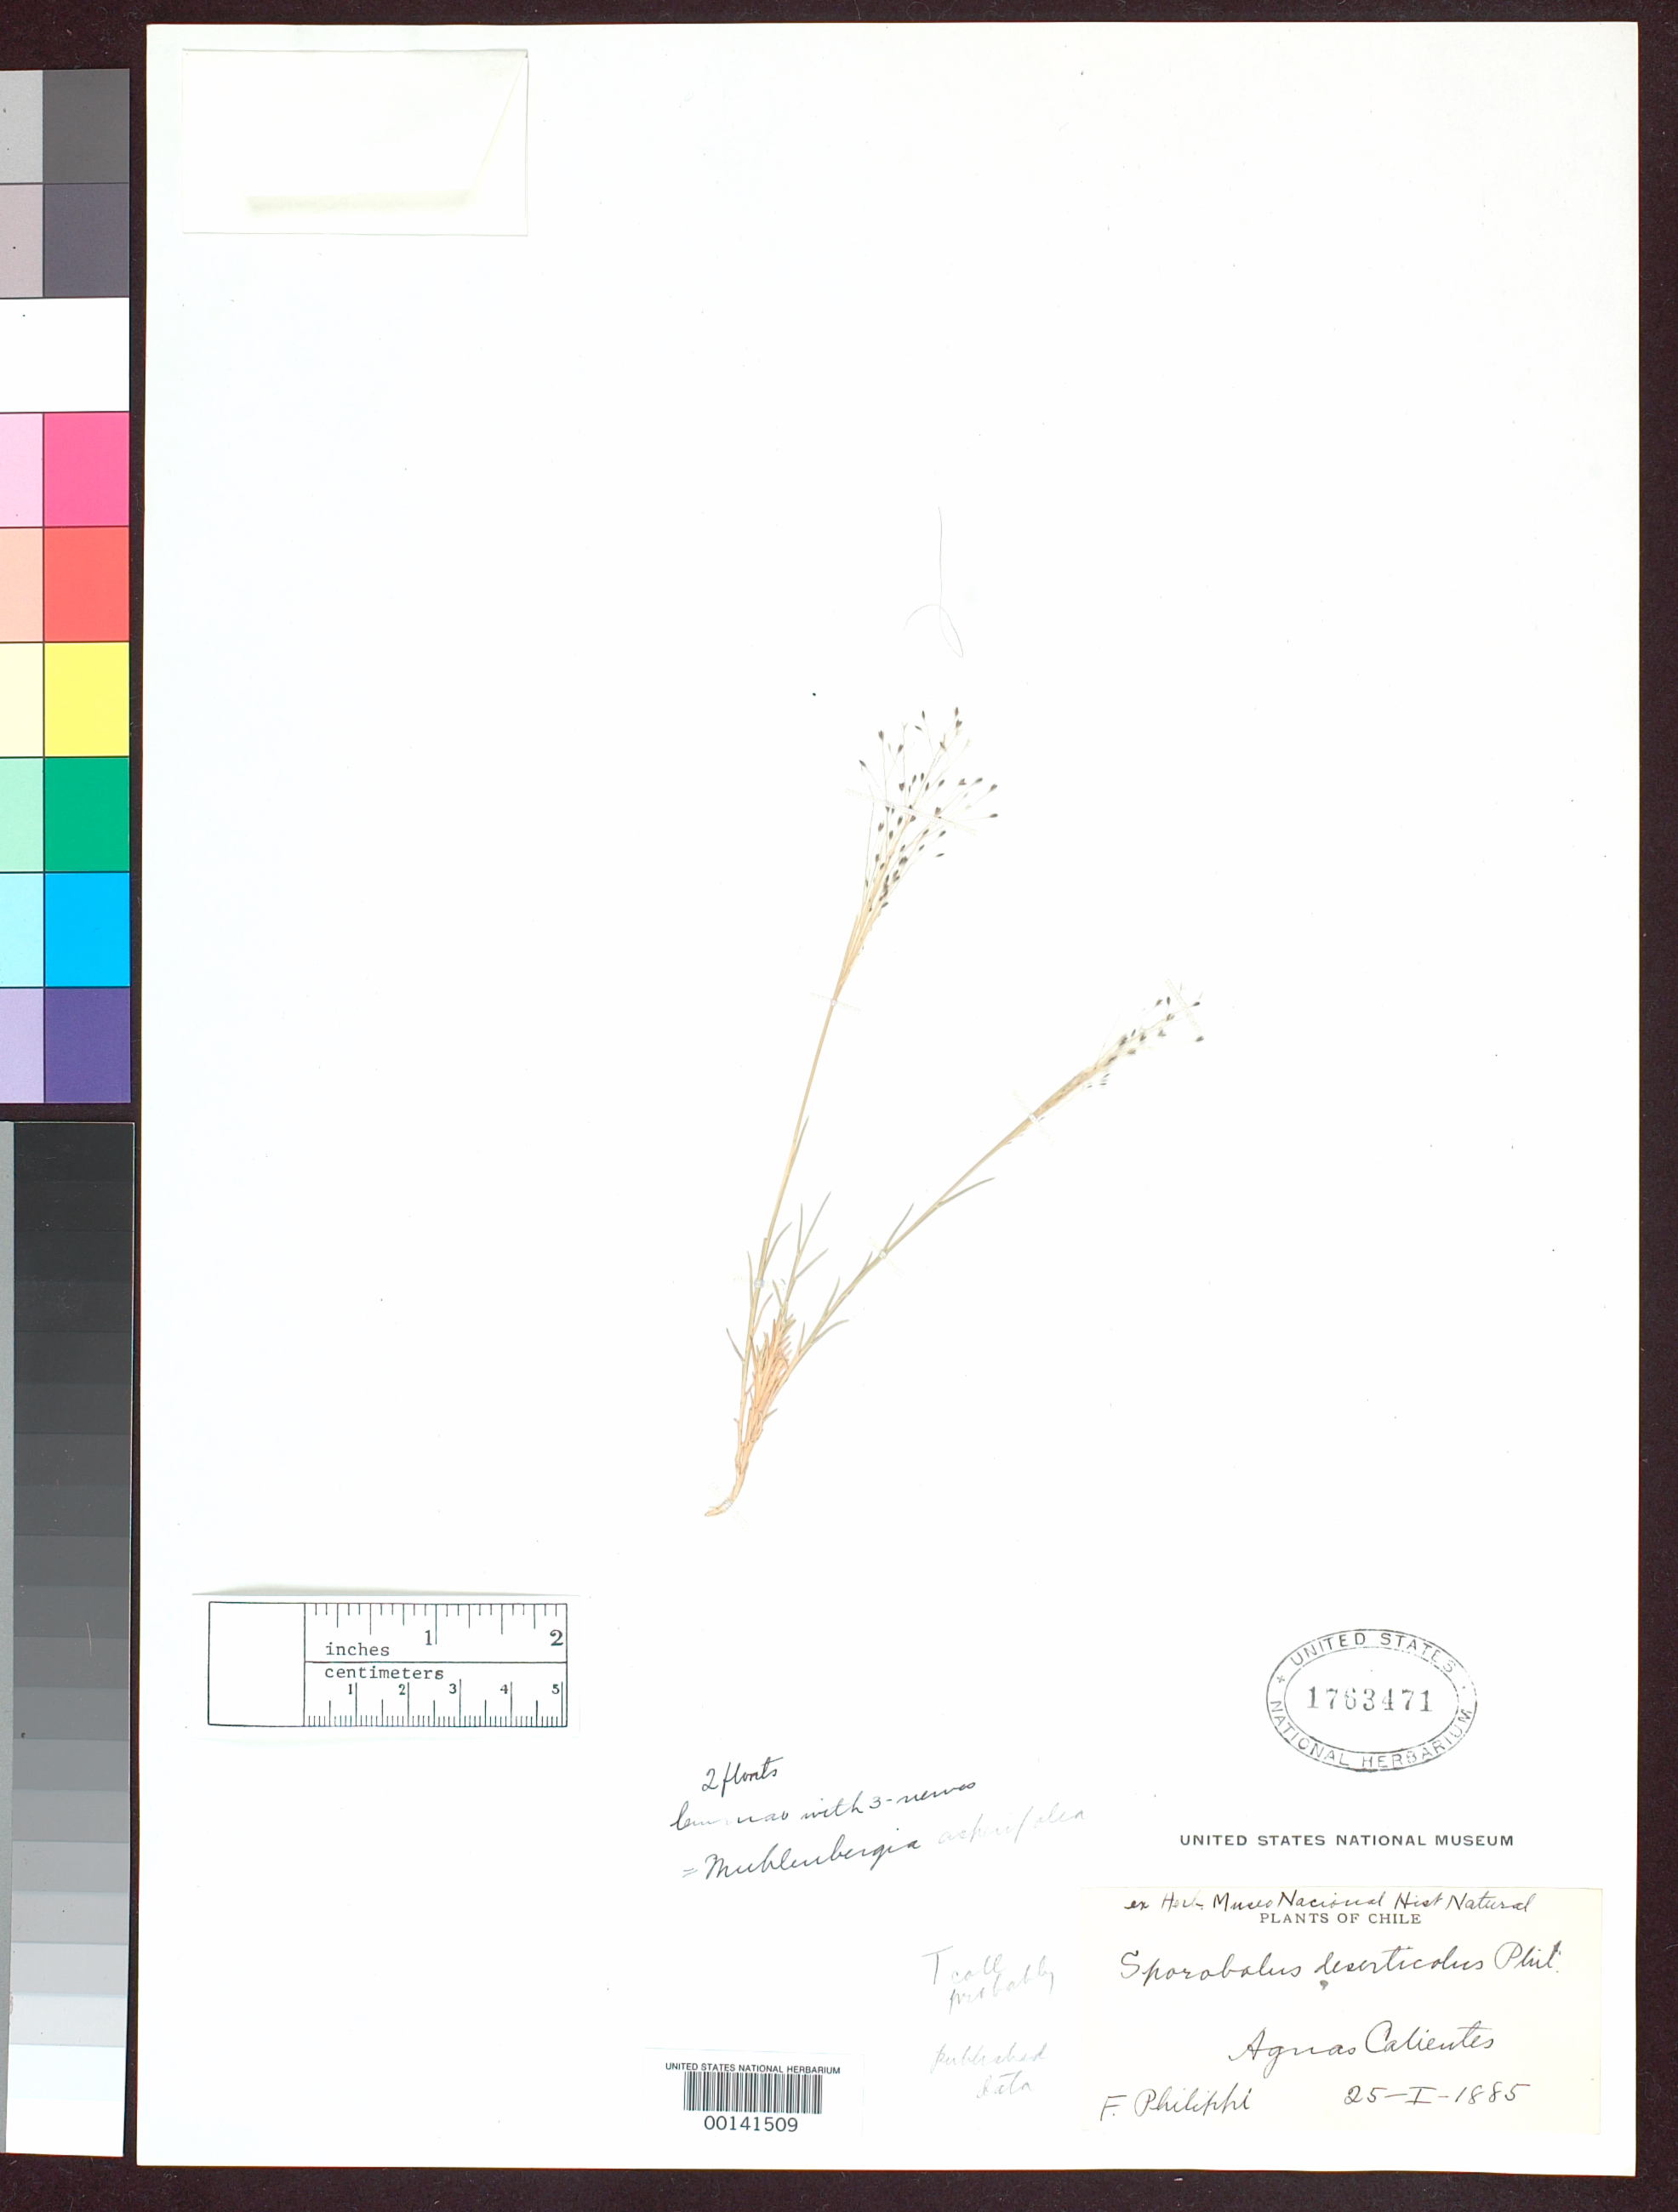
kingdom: Plantae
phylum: Tracheophyta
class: Liliopsida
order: Poales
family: Poaceae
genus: Sporobolus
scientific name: Sporobolus deserticola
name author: Phil.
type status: Type Collection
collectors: R. A. Philippi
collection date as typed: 25 Jan 1885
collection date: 1885-01-25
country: Chile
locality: Aguas Calientes.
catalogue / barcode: US 1763471